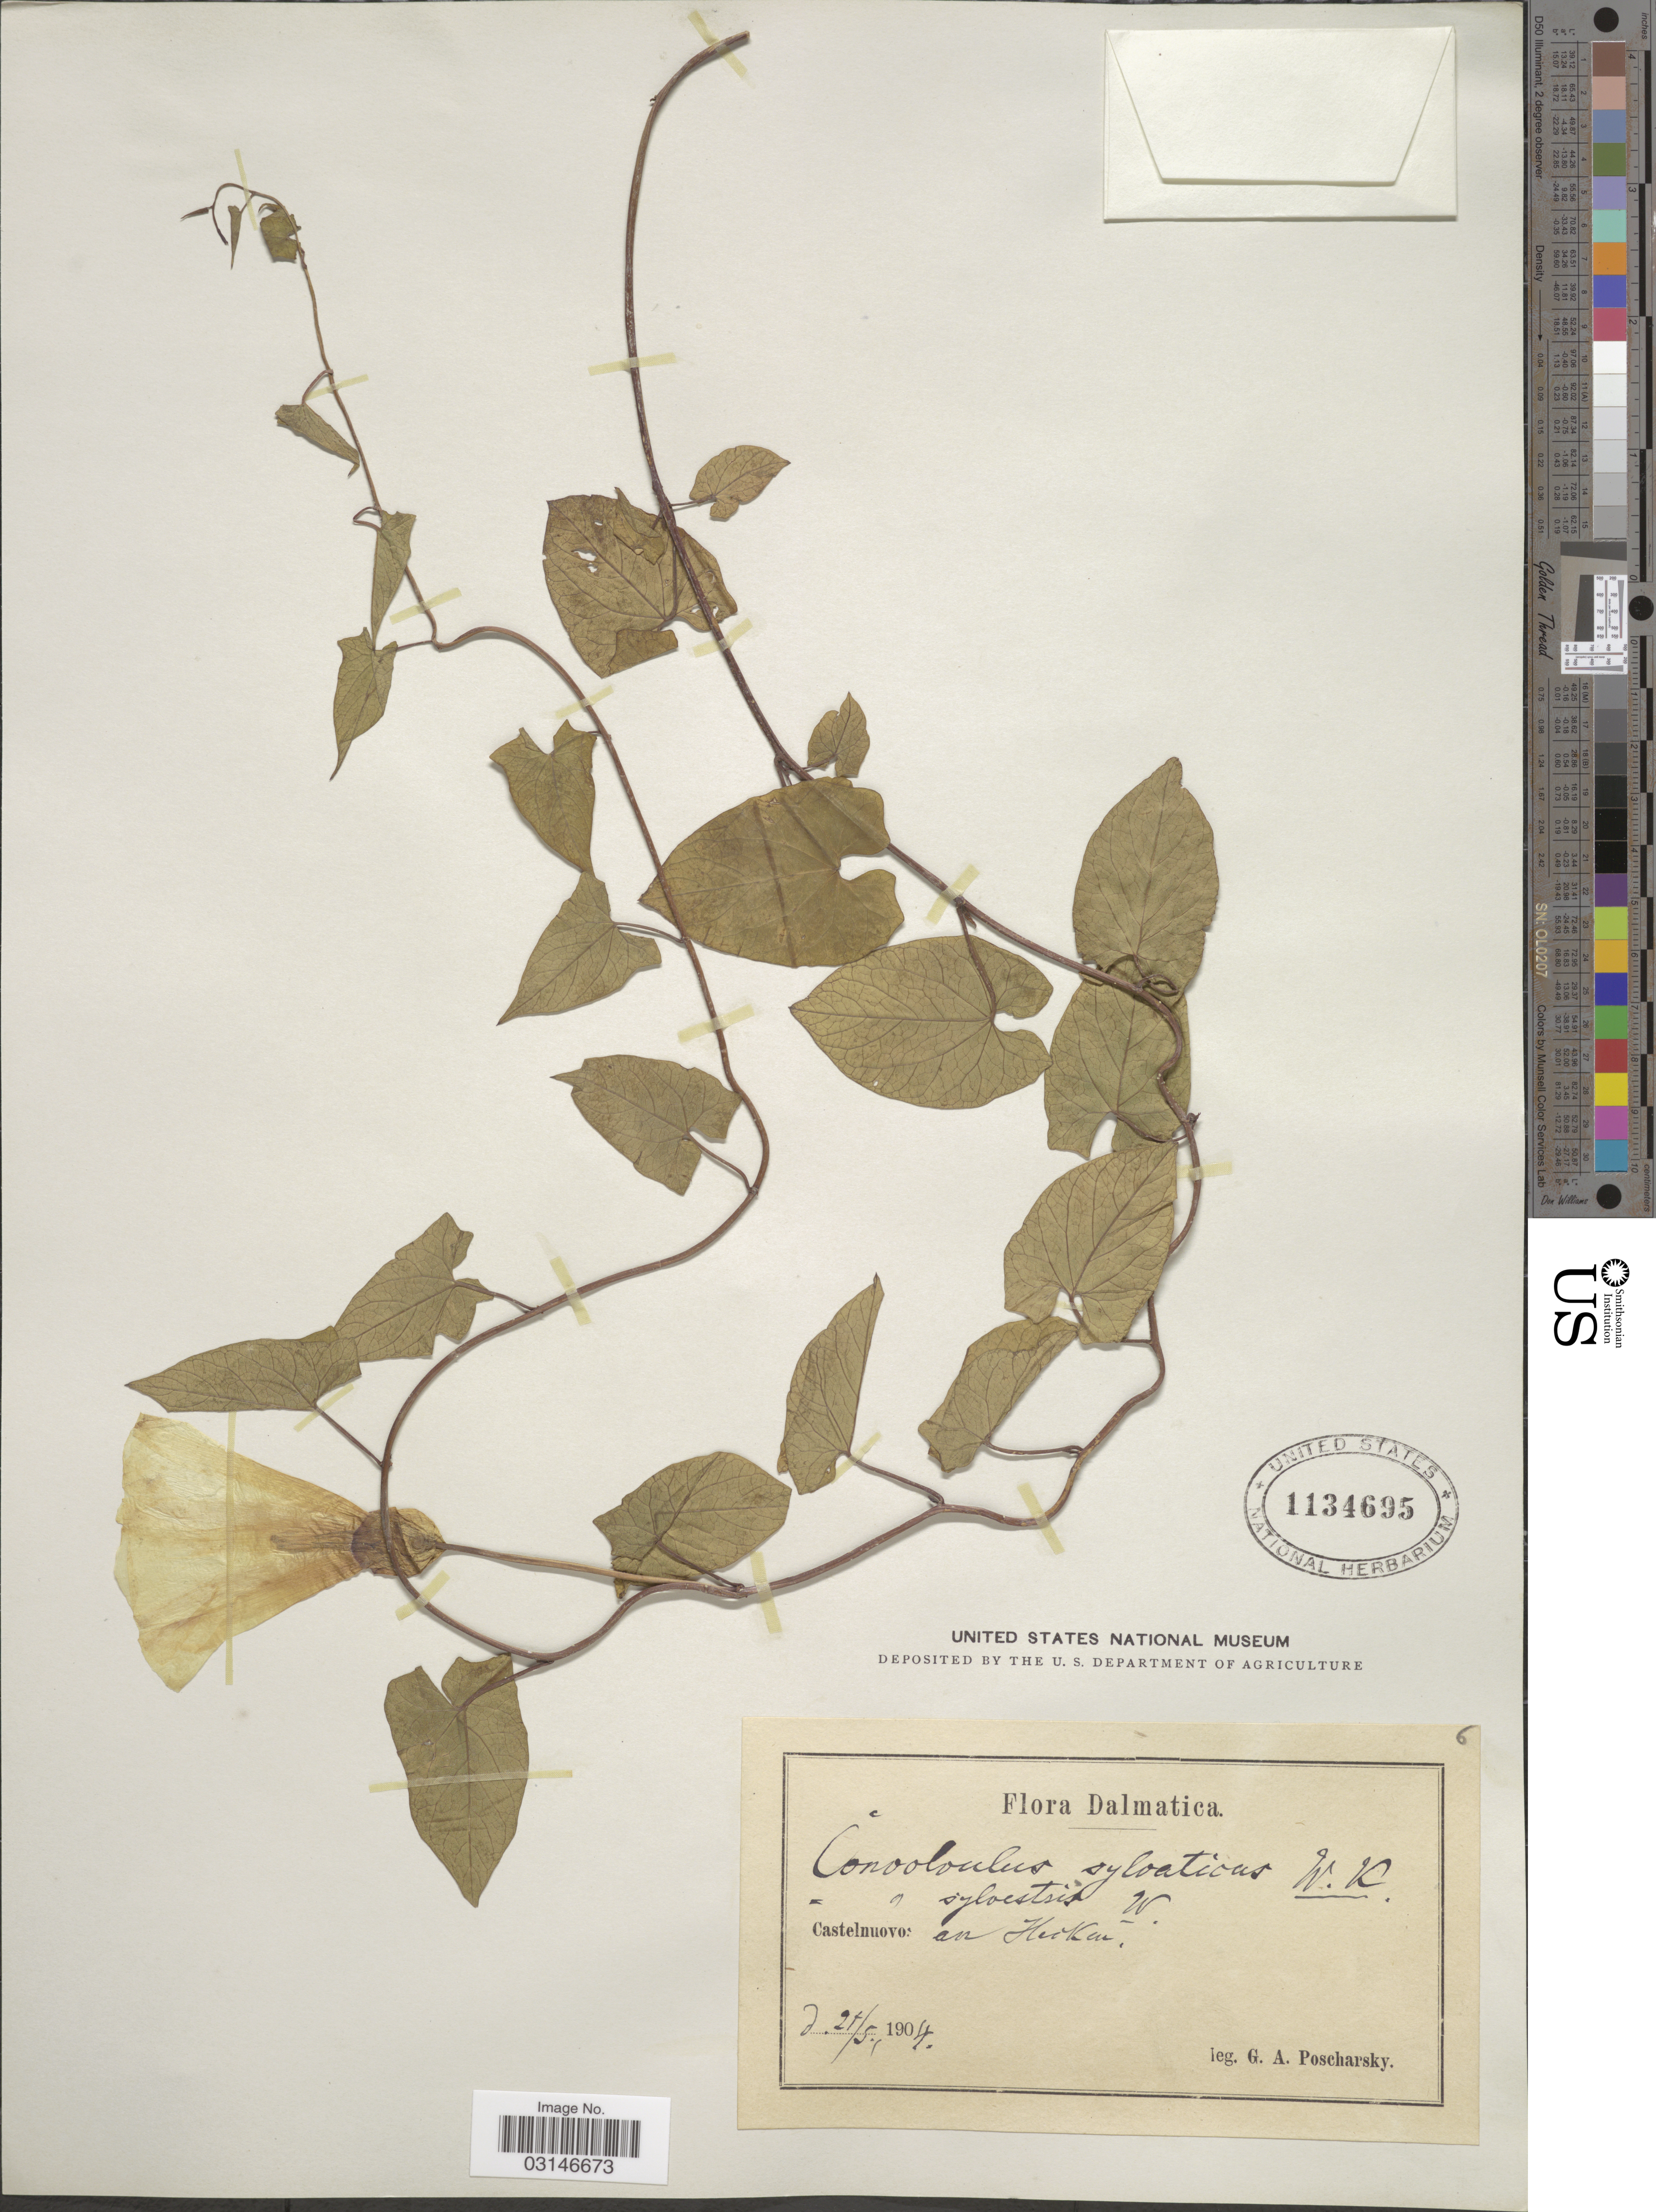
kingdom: Plantae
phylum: Tracheophyta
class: Magnoliopsida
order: Solanales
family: Convolvulaceae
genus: Calystegia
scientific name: Calystegia sericata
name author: (House) C.R. Bell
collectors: G. Poscharsky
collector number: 6?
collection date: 1904-05-25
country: Croatia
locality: Dalmatica. Castelnuovo: an Heikán [interpreted].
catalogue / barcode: US 1134695